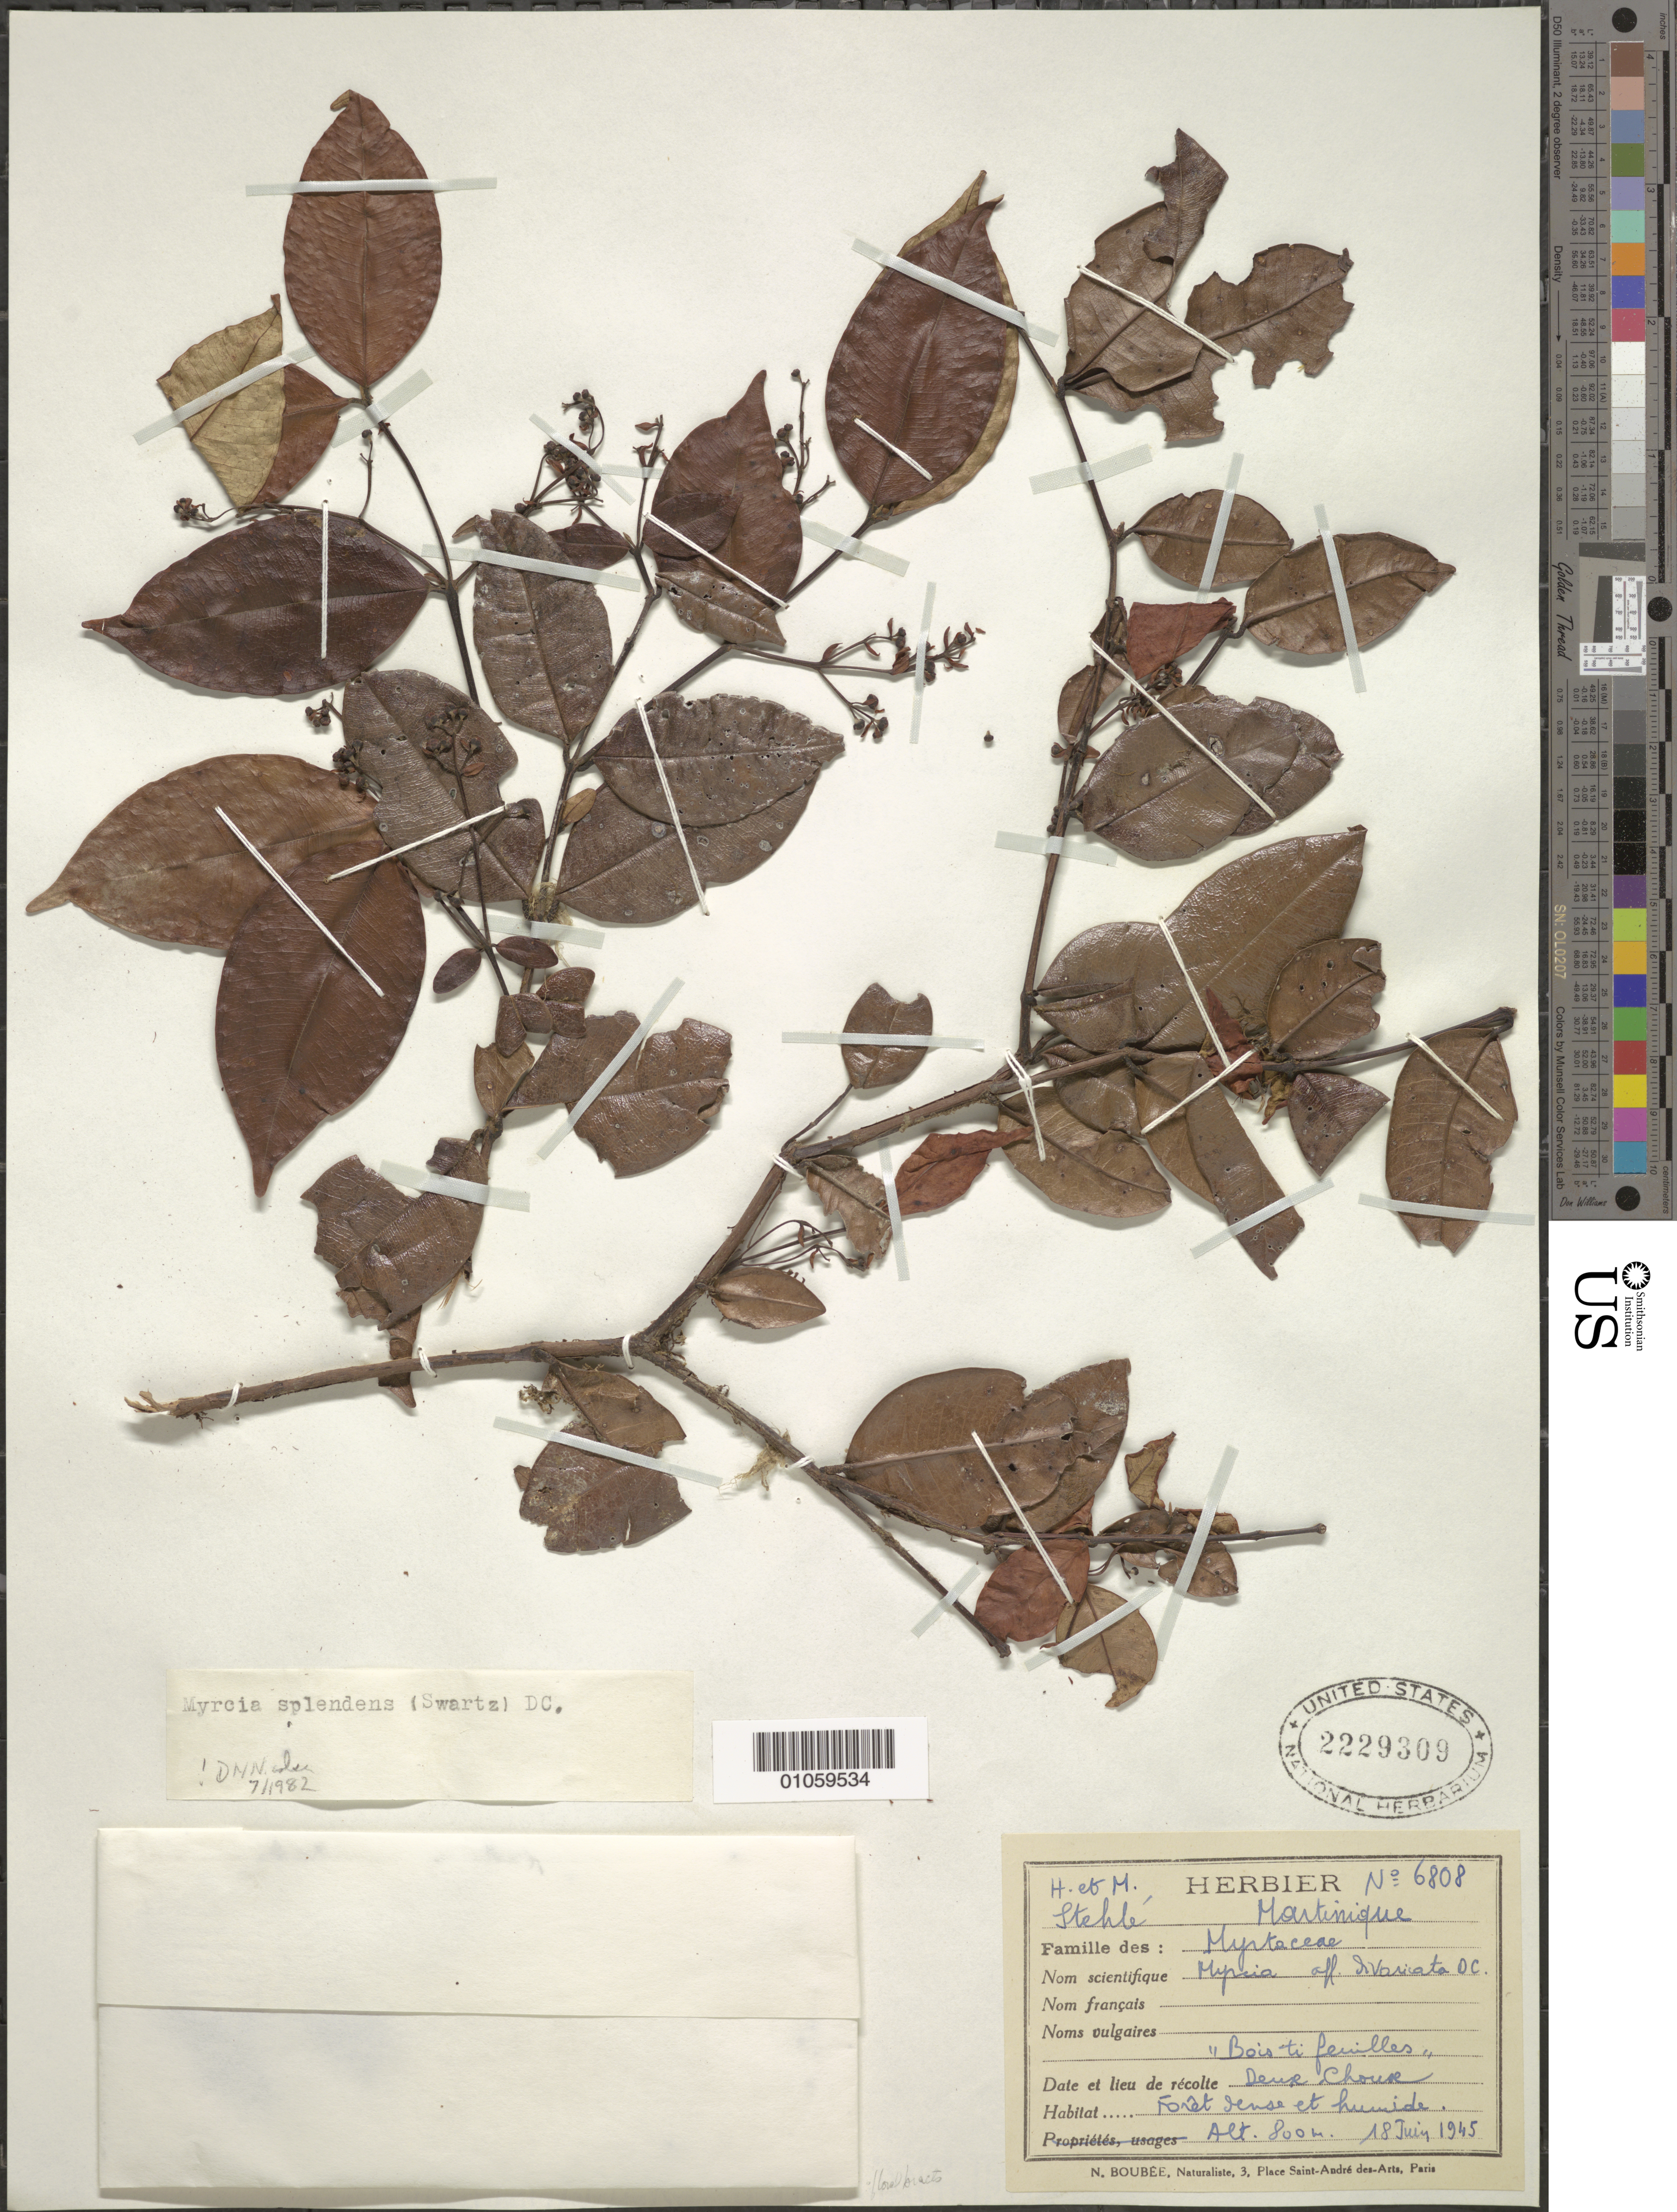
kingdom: Plantae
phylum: Tracheophyta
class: Magnoliopsida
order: Myrtales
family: Myrtaceae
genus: Myrcia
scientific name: Myrcia splendens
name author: (Sw.) DC.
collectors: H. Stehlé & M. Stehlé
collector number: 6808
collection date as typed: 18 Jun 1945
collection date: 1945-06-18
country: Martinique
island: Martinique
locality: Deux Choux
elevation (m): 800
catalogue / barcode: US 2229309